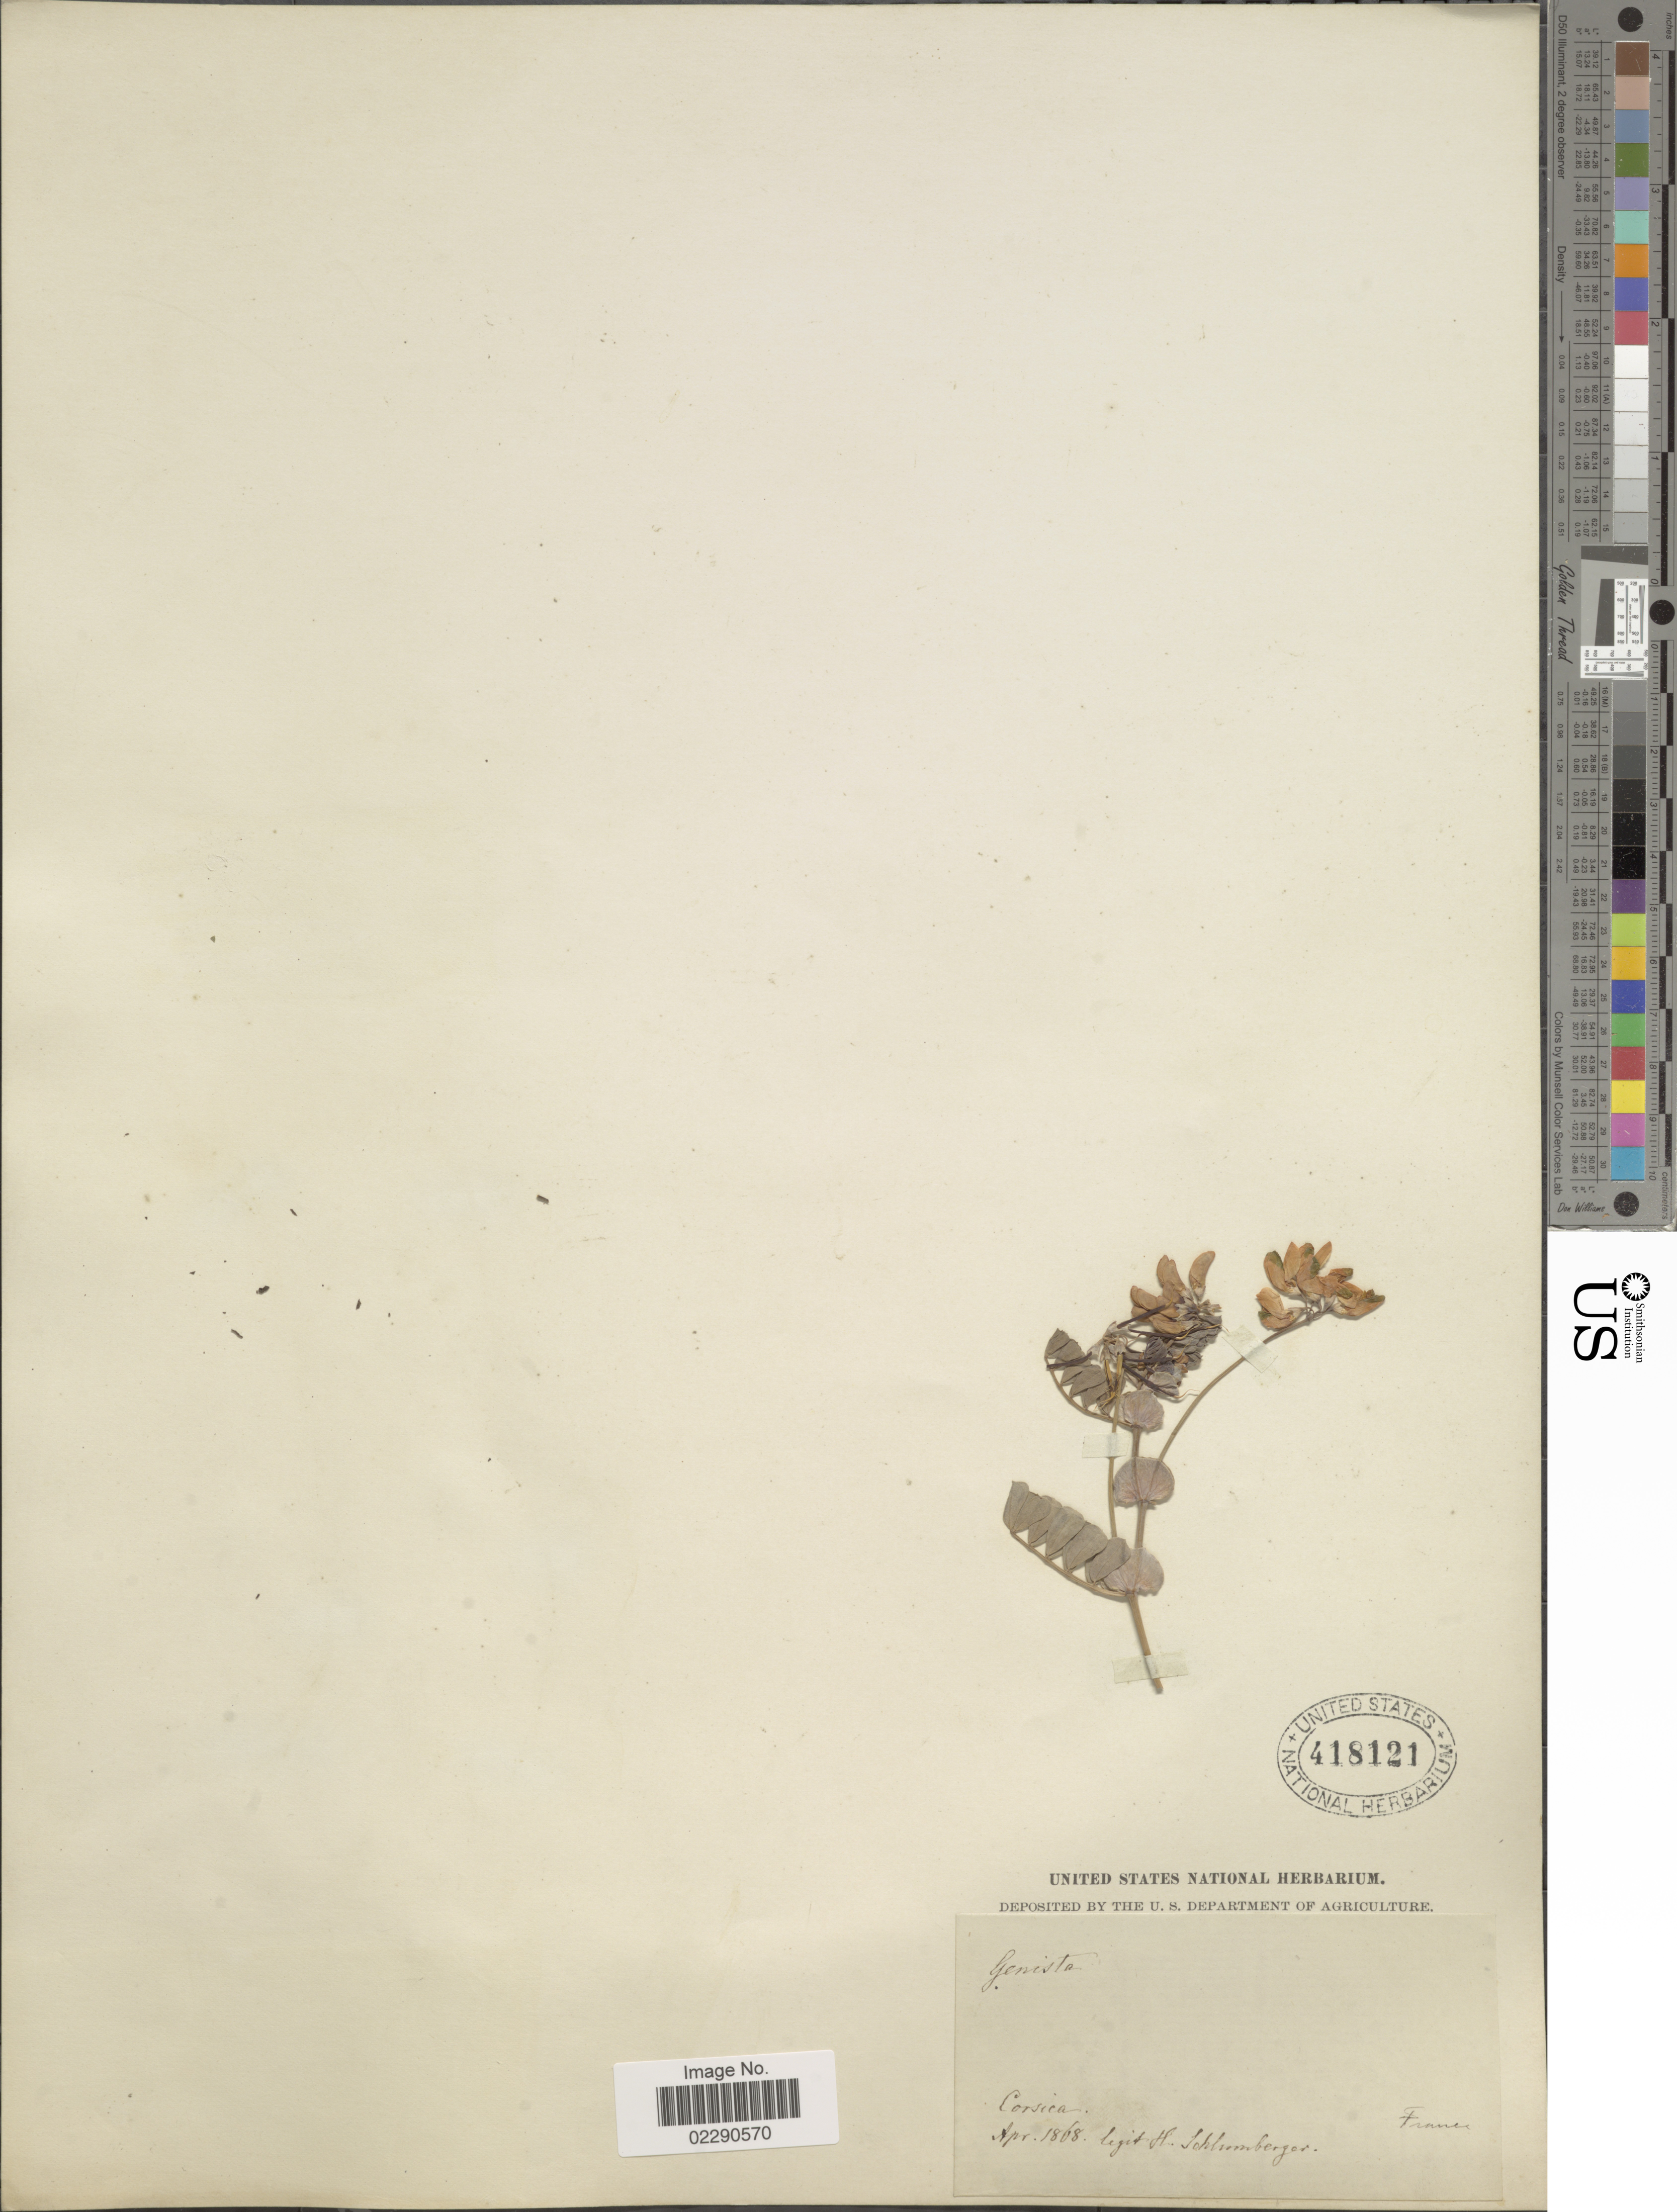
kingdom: Plantae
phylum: Tracheophyta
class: Magnoliopsida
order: Fabales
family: Fabaceae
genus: Genista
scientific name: Genista sp.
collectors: H. Schlumberger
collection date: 1868-04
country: France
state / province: Corsica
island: Corse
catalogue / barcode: US 418121